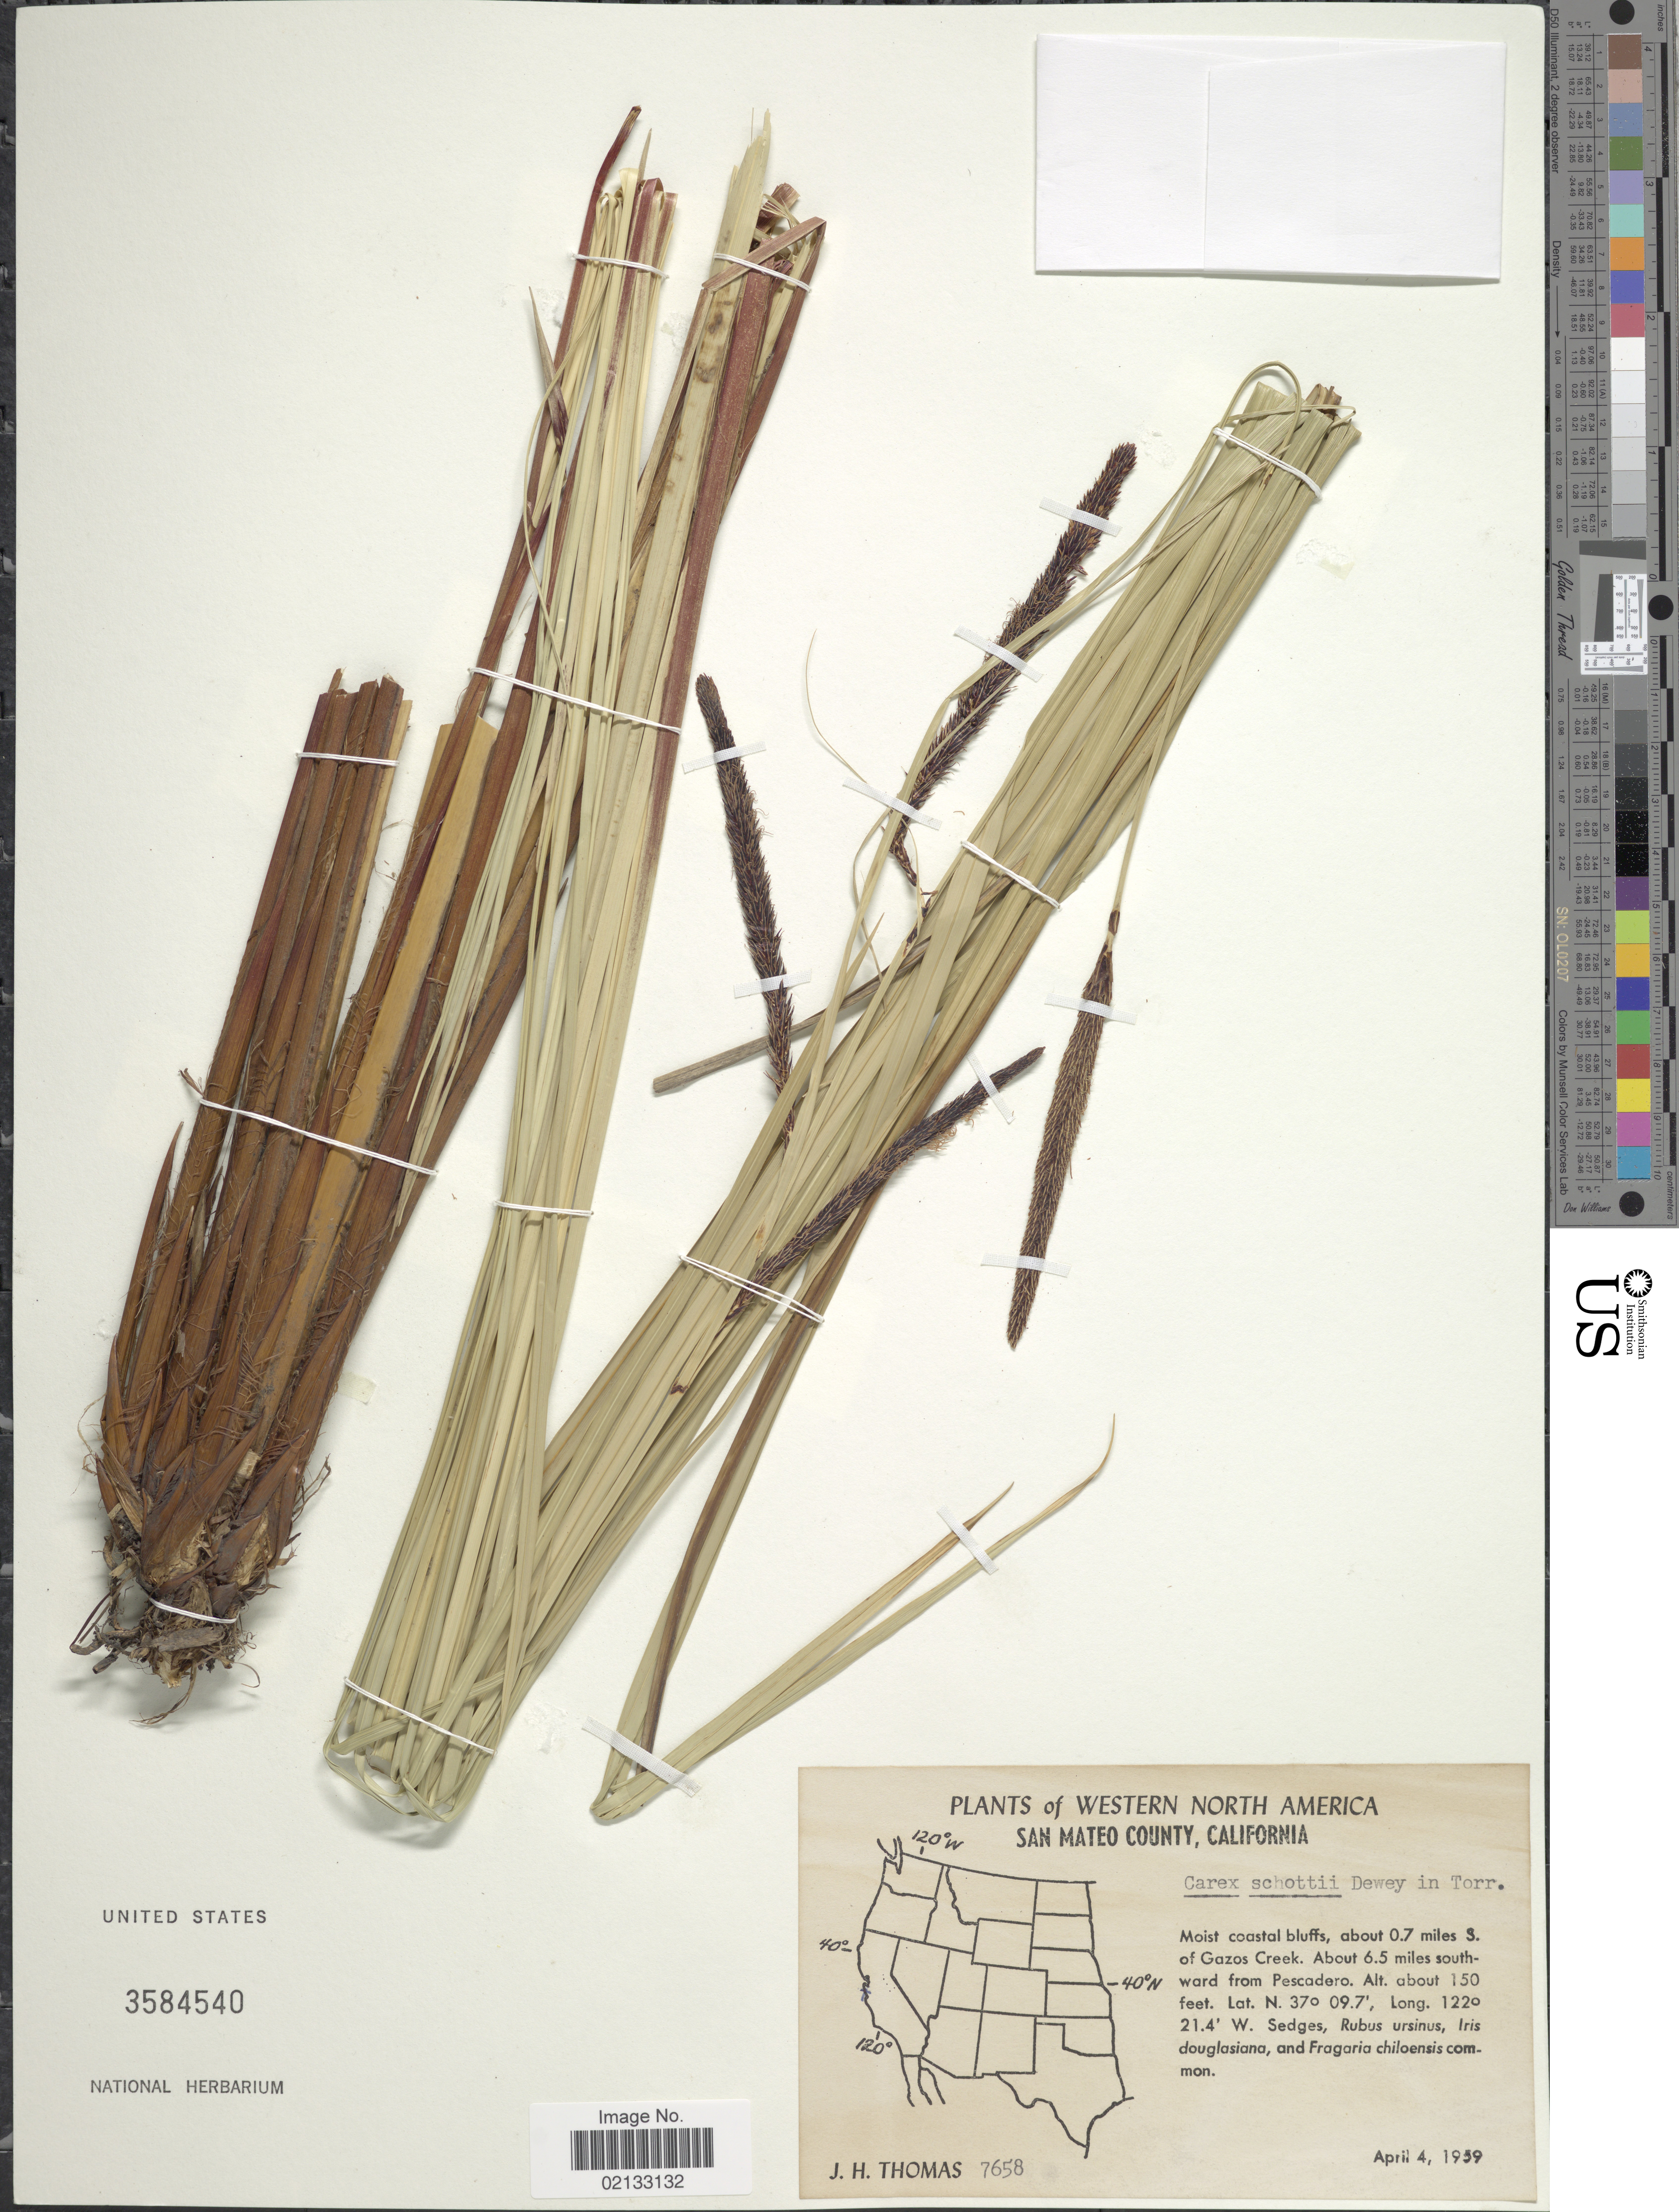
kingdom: Plantae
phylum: Tracheophyta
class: Liliopsida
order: Poales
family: Cyperaceae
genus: Carex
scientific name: Carex schottii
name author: Dewey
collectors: J. H. Thomas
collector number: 7658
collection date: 1959-04-04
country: United States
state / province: California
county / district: San Mateo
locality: Western North America. San Mateo County. Moist coastal bluffs, about 0.7 miles S. of Gazos Creek. About 6.5 miles southward from Pescadero.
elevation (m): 46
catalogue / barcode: US 3584540